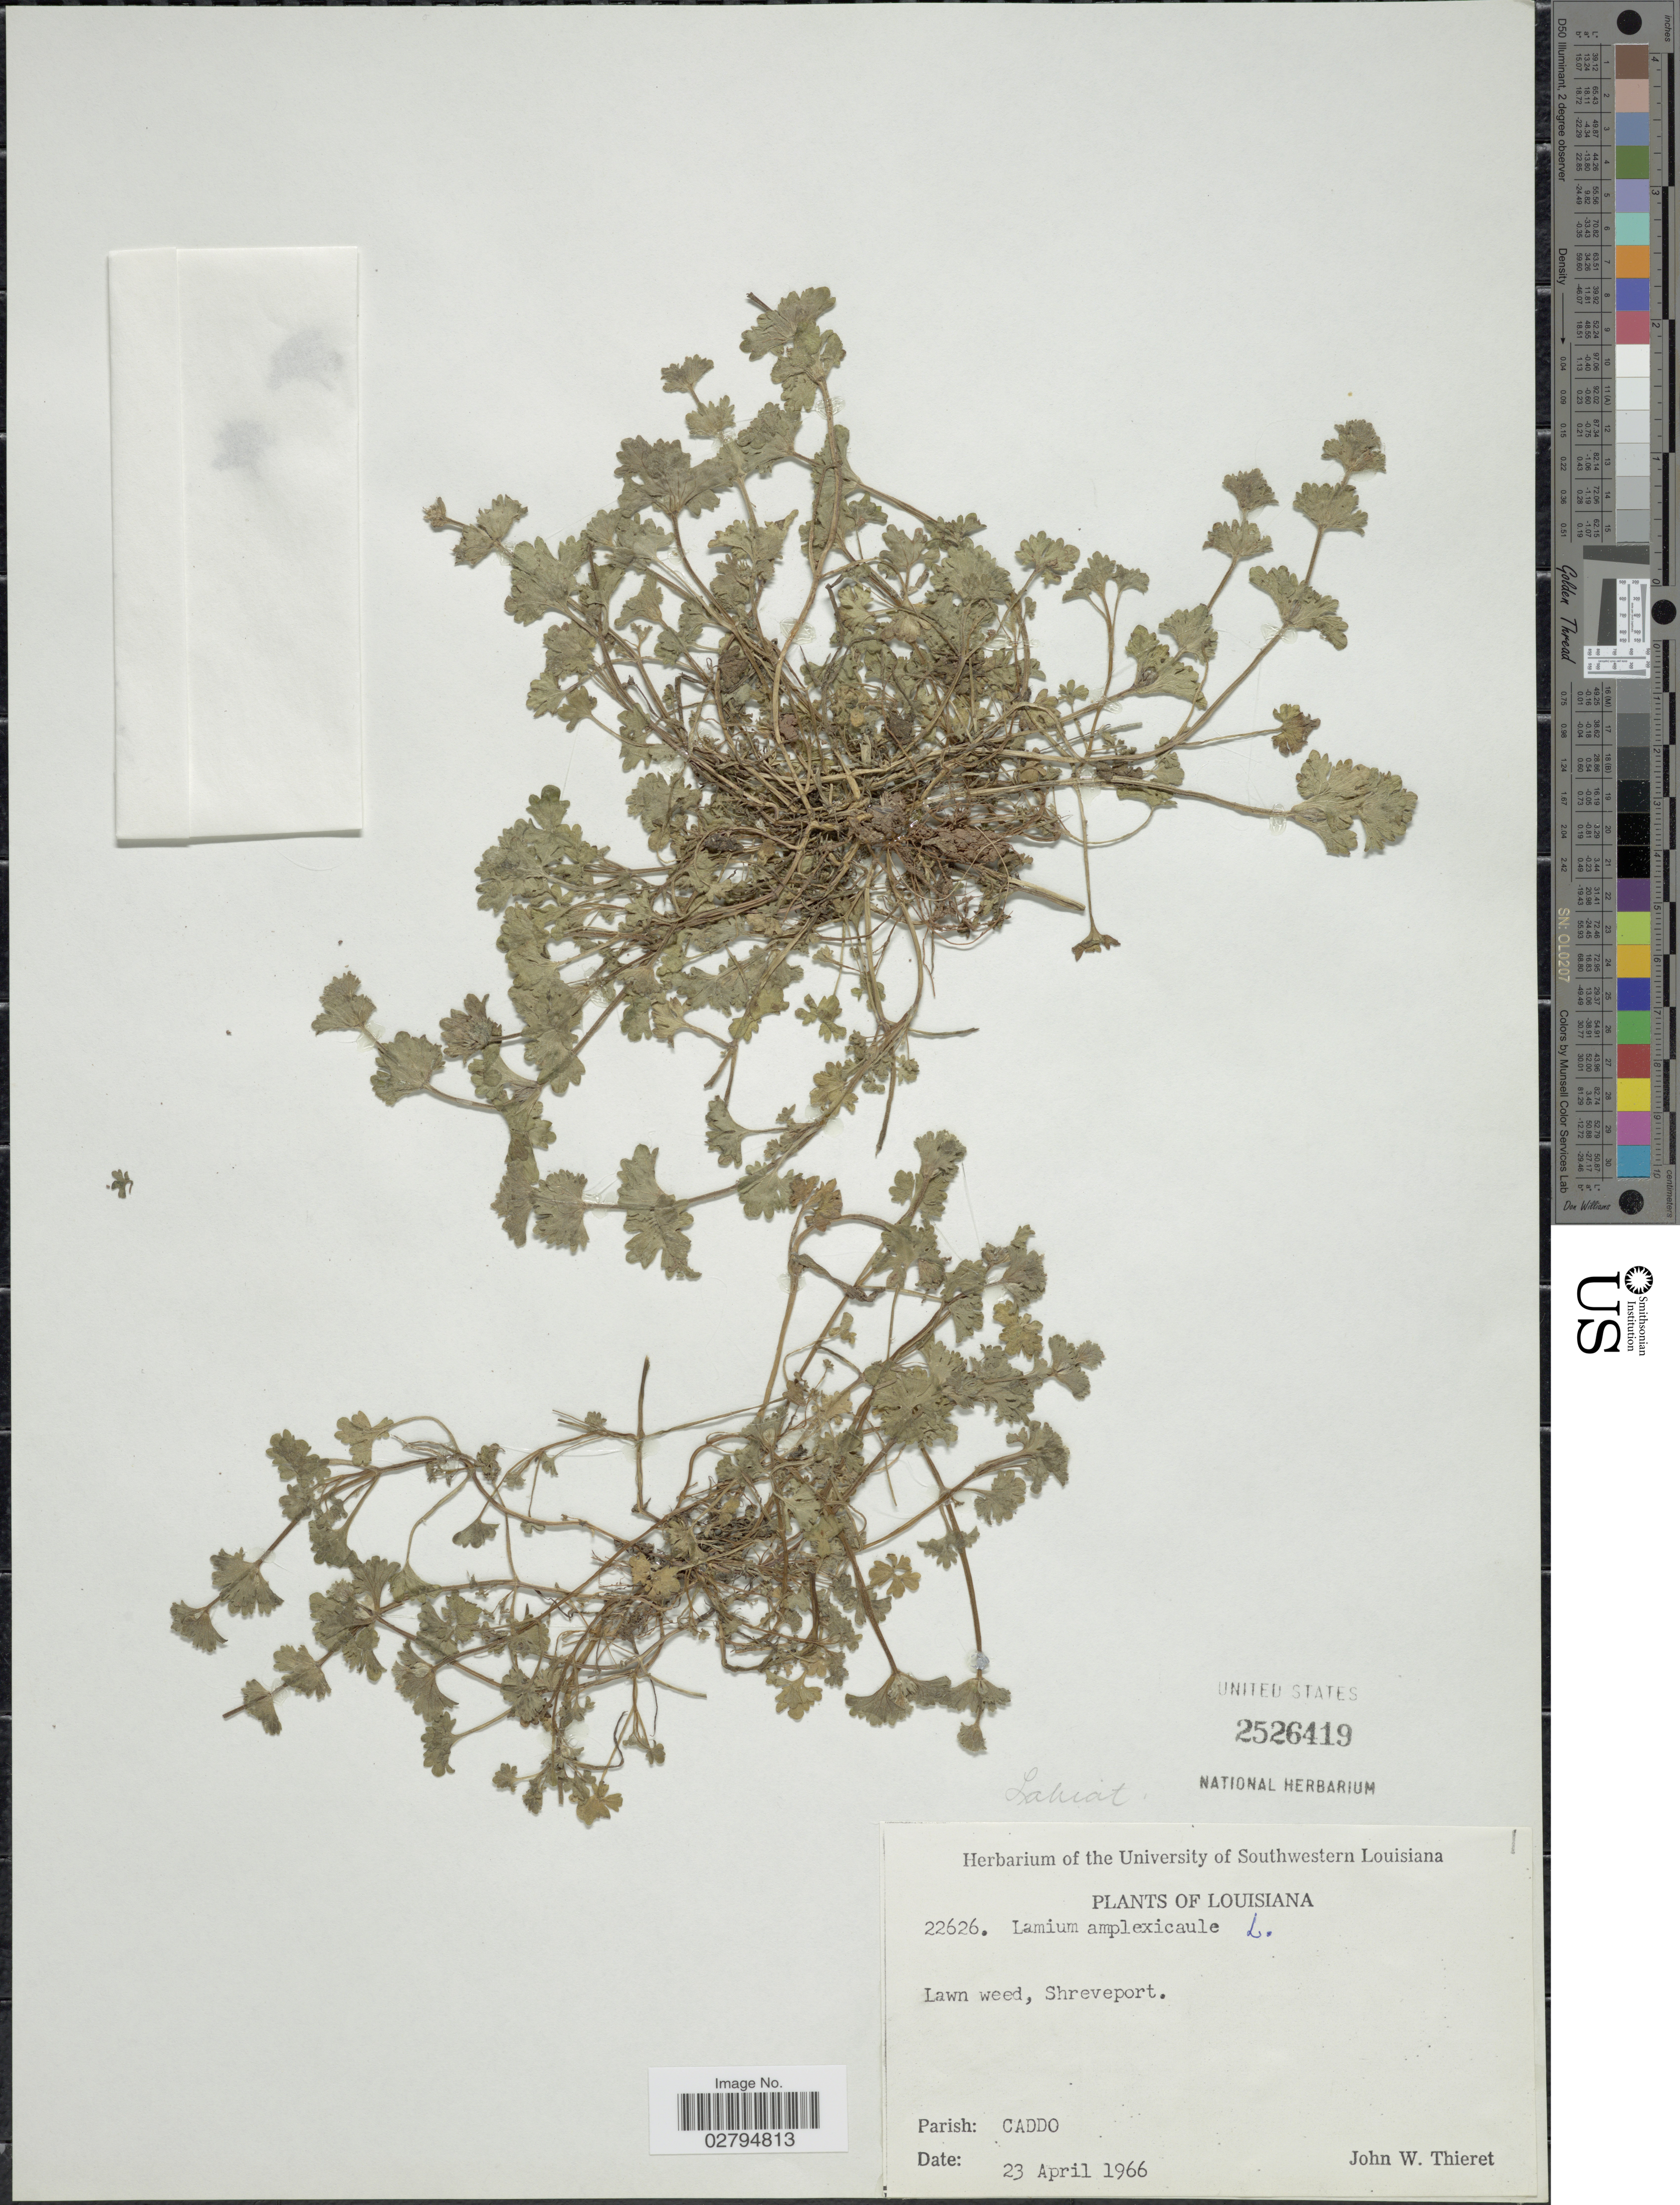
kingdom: Plantae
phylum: Tracheophyta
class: Magnoliopsida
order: Lamiales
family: Lamiaceae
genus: Lamium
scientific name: Lamium amplexicaule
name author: L.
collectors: J. W. Thieret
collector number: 22626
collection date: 1966-04-23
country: United States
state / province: Louisiana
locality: Lawn weed, Shreveport. Caddo.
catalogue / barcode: US 2526419